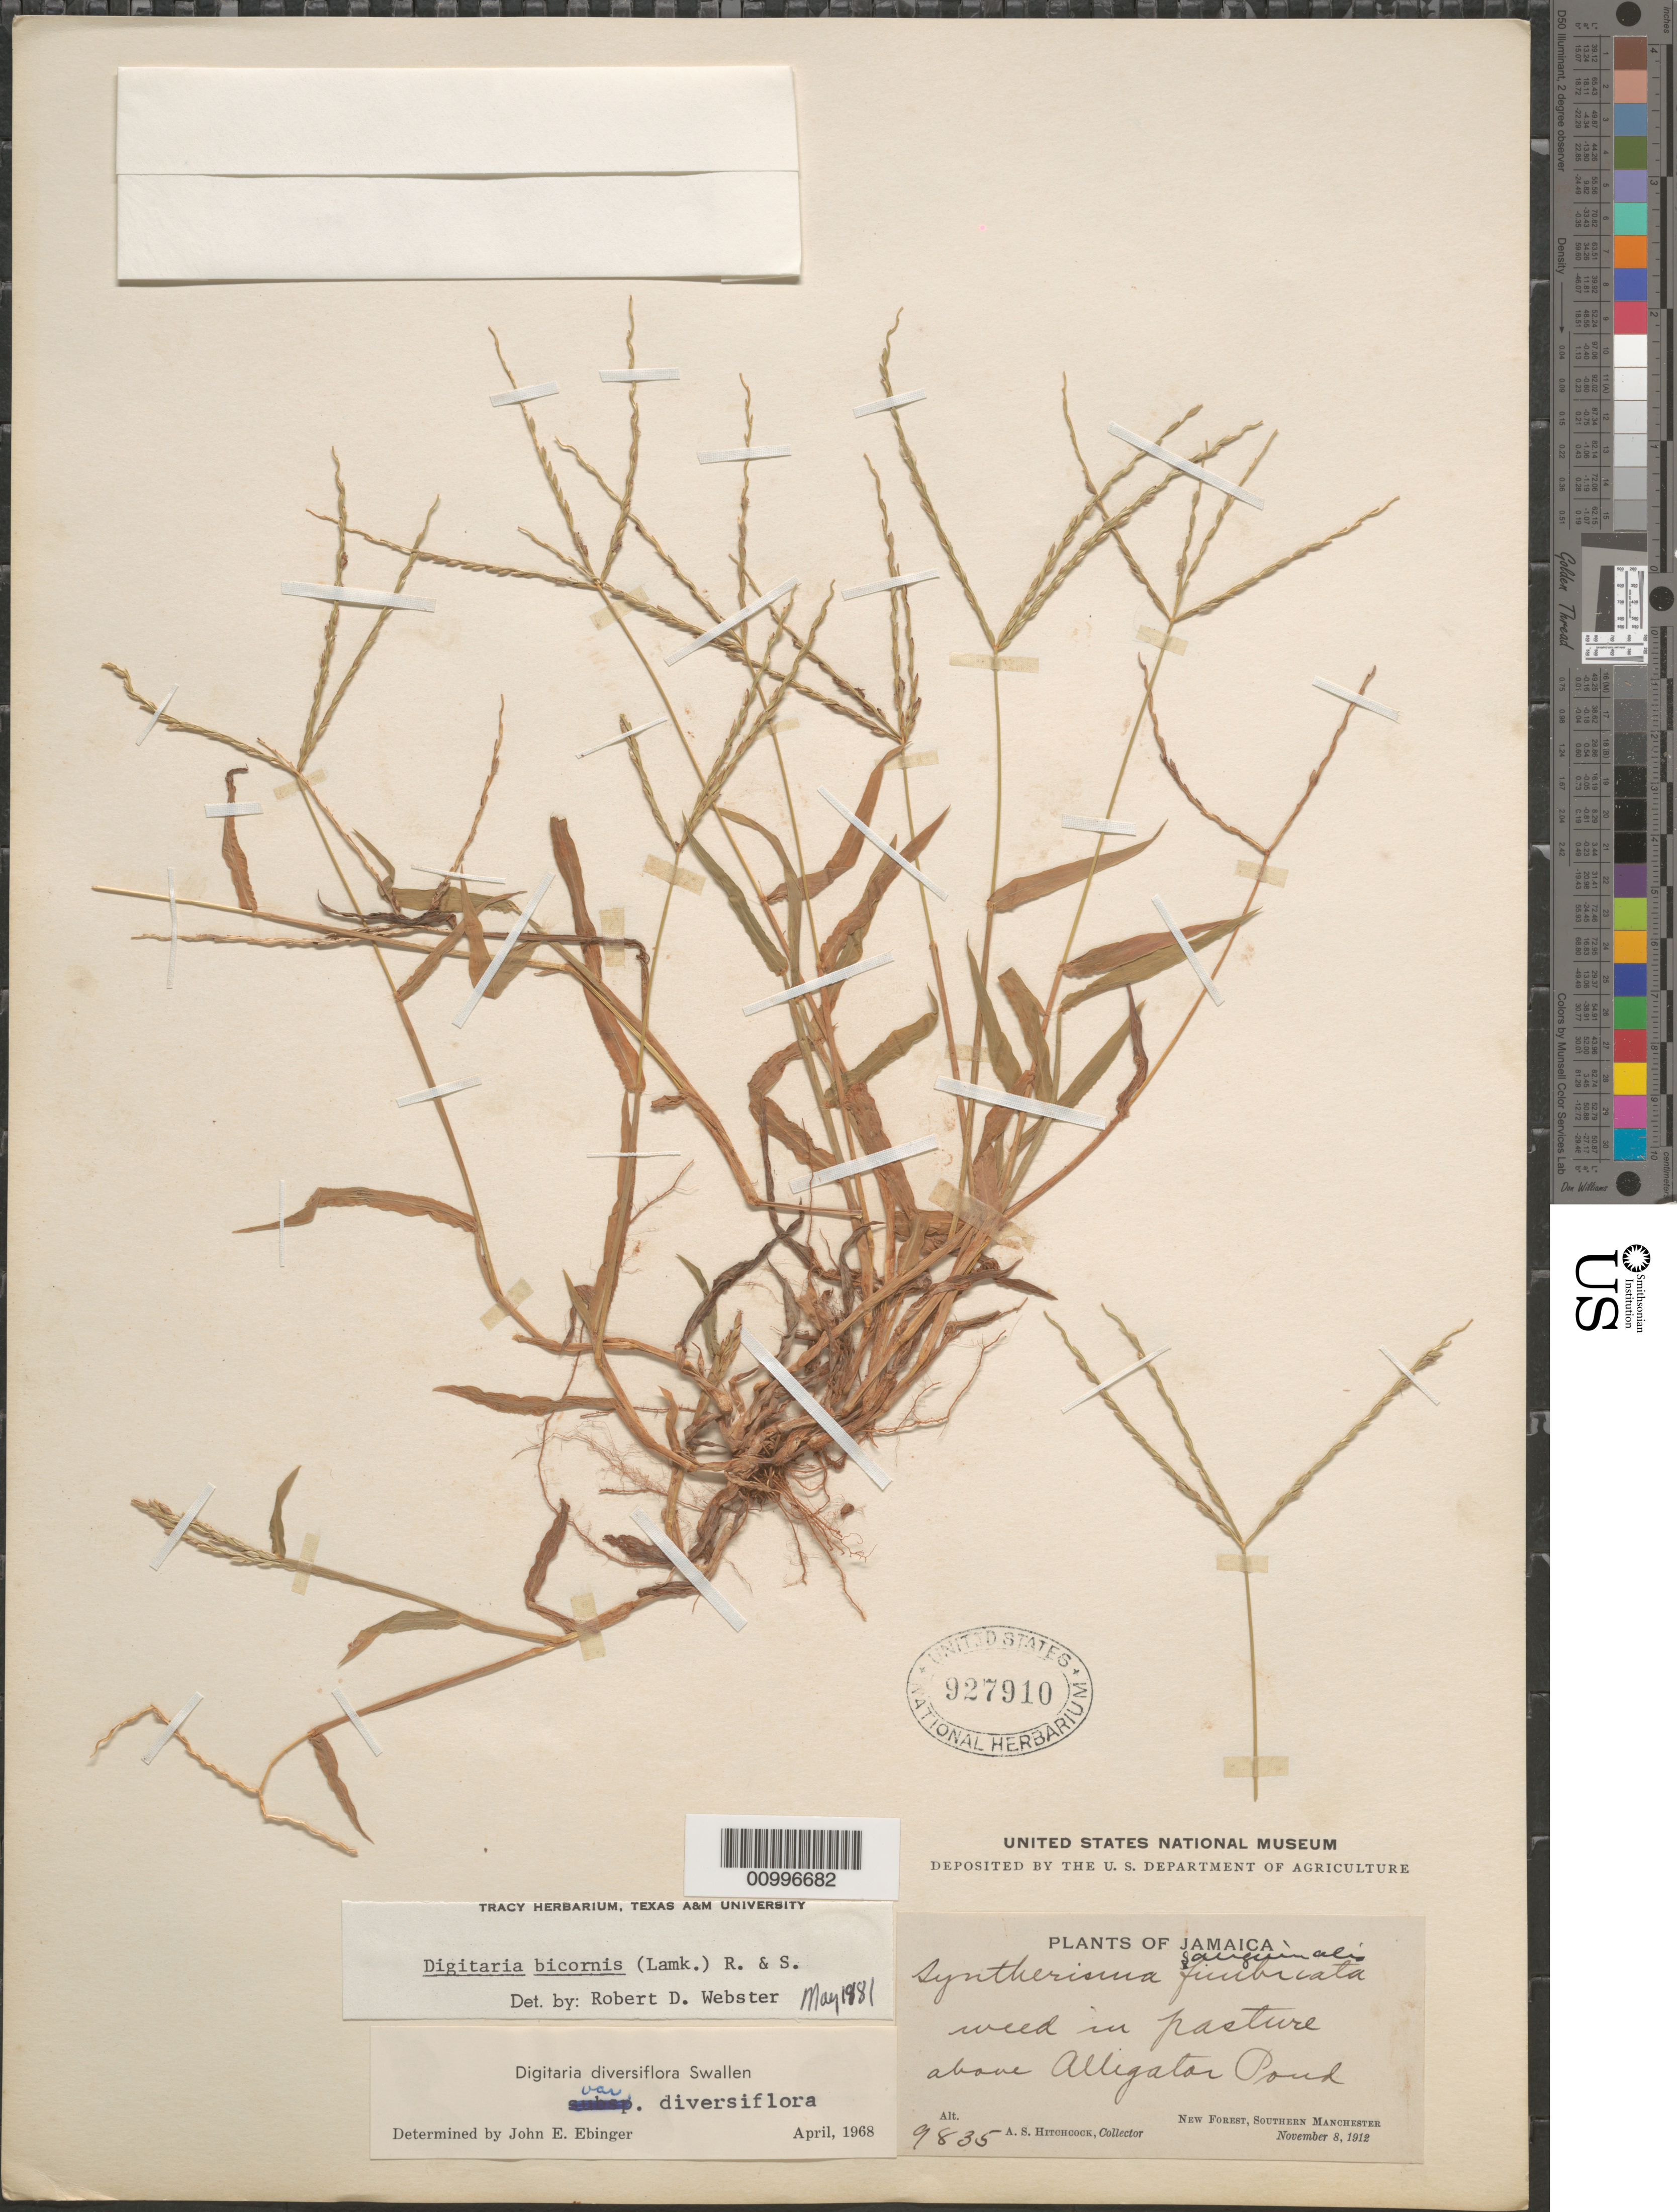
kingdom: Plantae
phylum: Tracheophyta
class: Liliopsida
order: Poales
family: Poaceae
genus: Digitaria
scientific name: Digitaria bicornis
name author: (Lam.) Roem. & Schult.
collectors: A. S. Hitchcock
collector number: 9835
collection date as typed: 08 Nov 1912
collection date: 1912-11-08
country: Jamaica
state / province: Saint Elizabeth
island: Jamaica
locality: Alligator Pond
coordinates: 0 N, 0 E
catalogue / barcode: US 927910